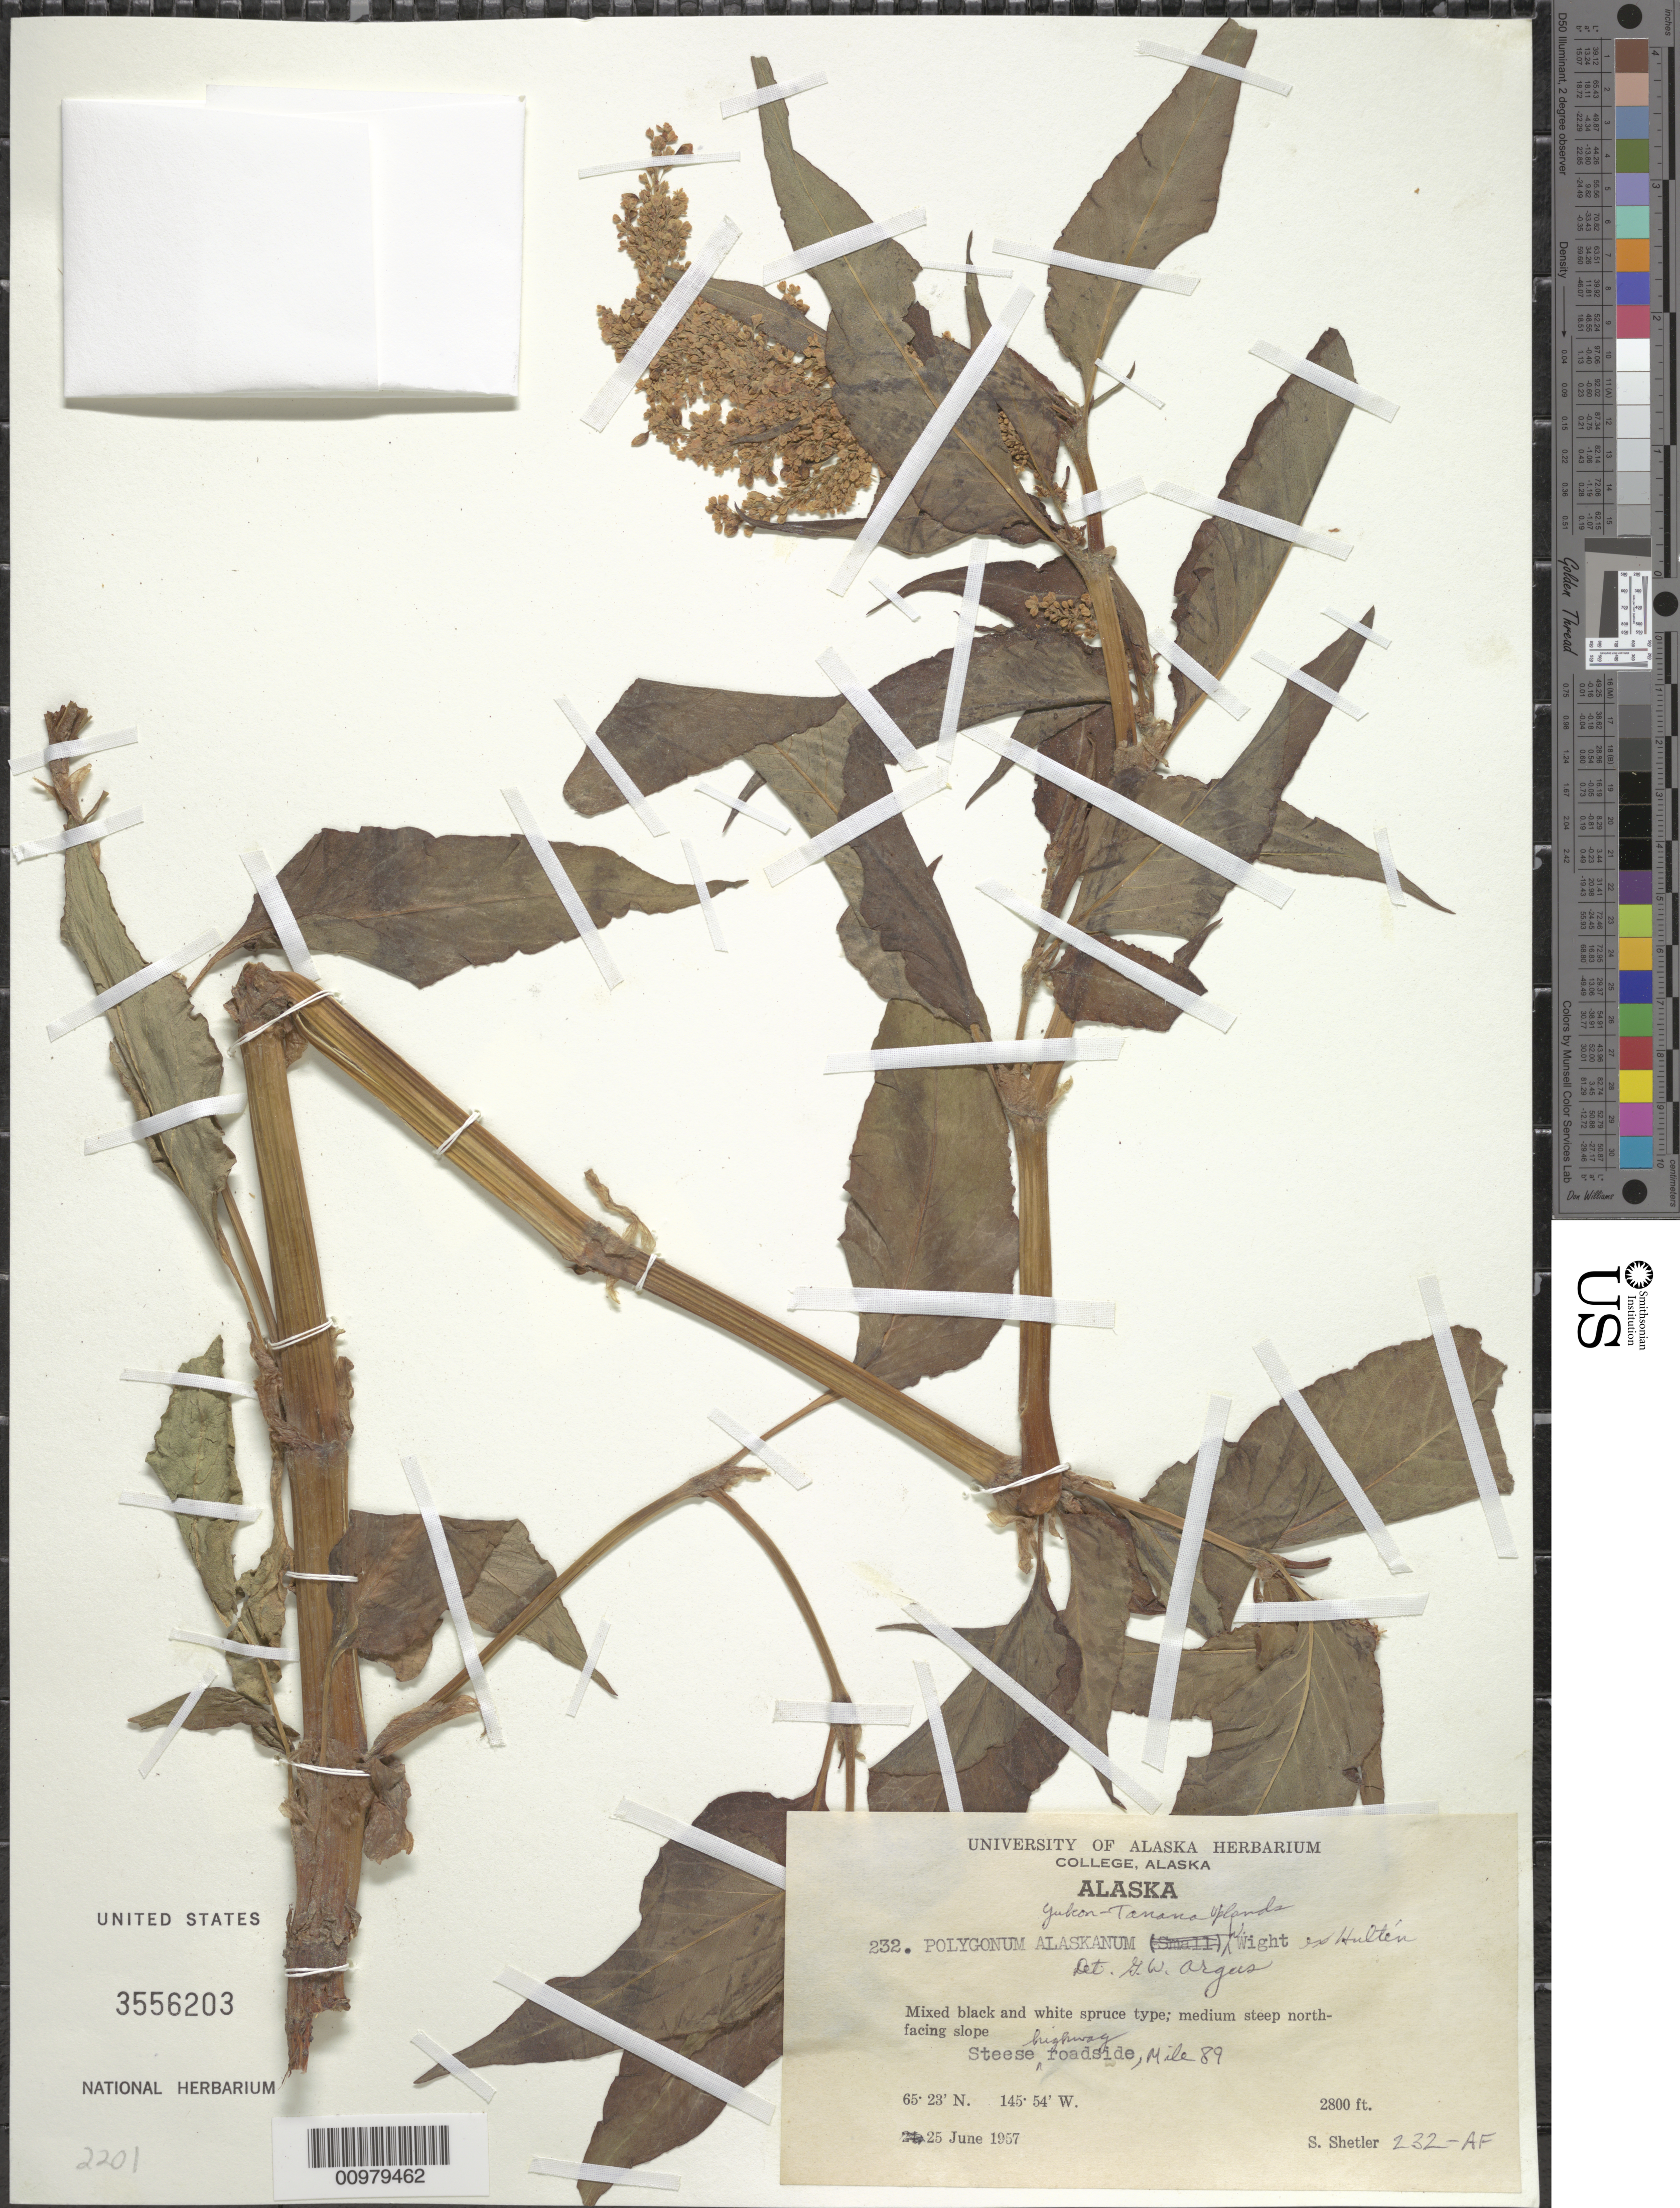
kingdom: Plantae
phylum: Tracheophyta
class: Magnoliopsida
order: Caryophyllales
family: Polygonaceae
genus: Koenigia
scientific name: Koenigia alaskana var. glabrescens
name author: (Hultén) T.M. Schust. & Reveal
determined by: Strong, Mark T., (BOT), Smithsonian Institution - National Museum of Natural History (UNITED STATES)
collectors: S. Shetler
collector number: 232-AF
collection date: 1957-06-25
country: United States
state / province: Alaska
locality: Yukon-Tanana Uplands. Steese, highway roadside, Mile 89.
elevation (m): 853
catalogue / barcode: US 3556203